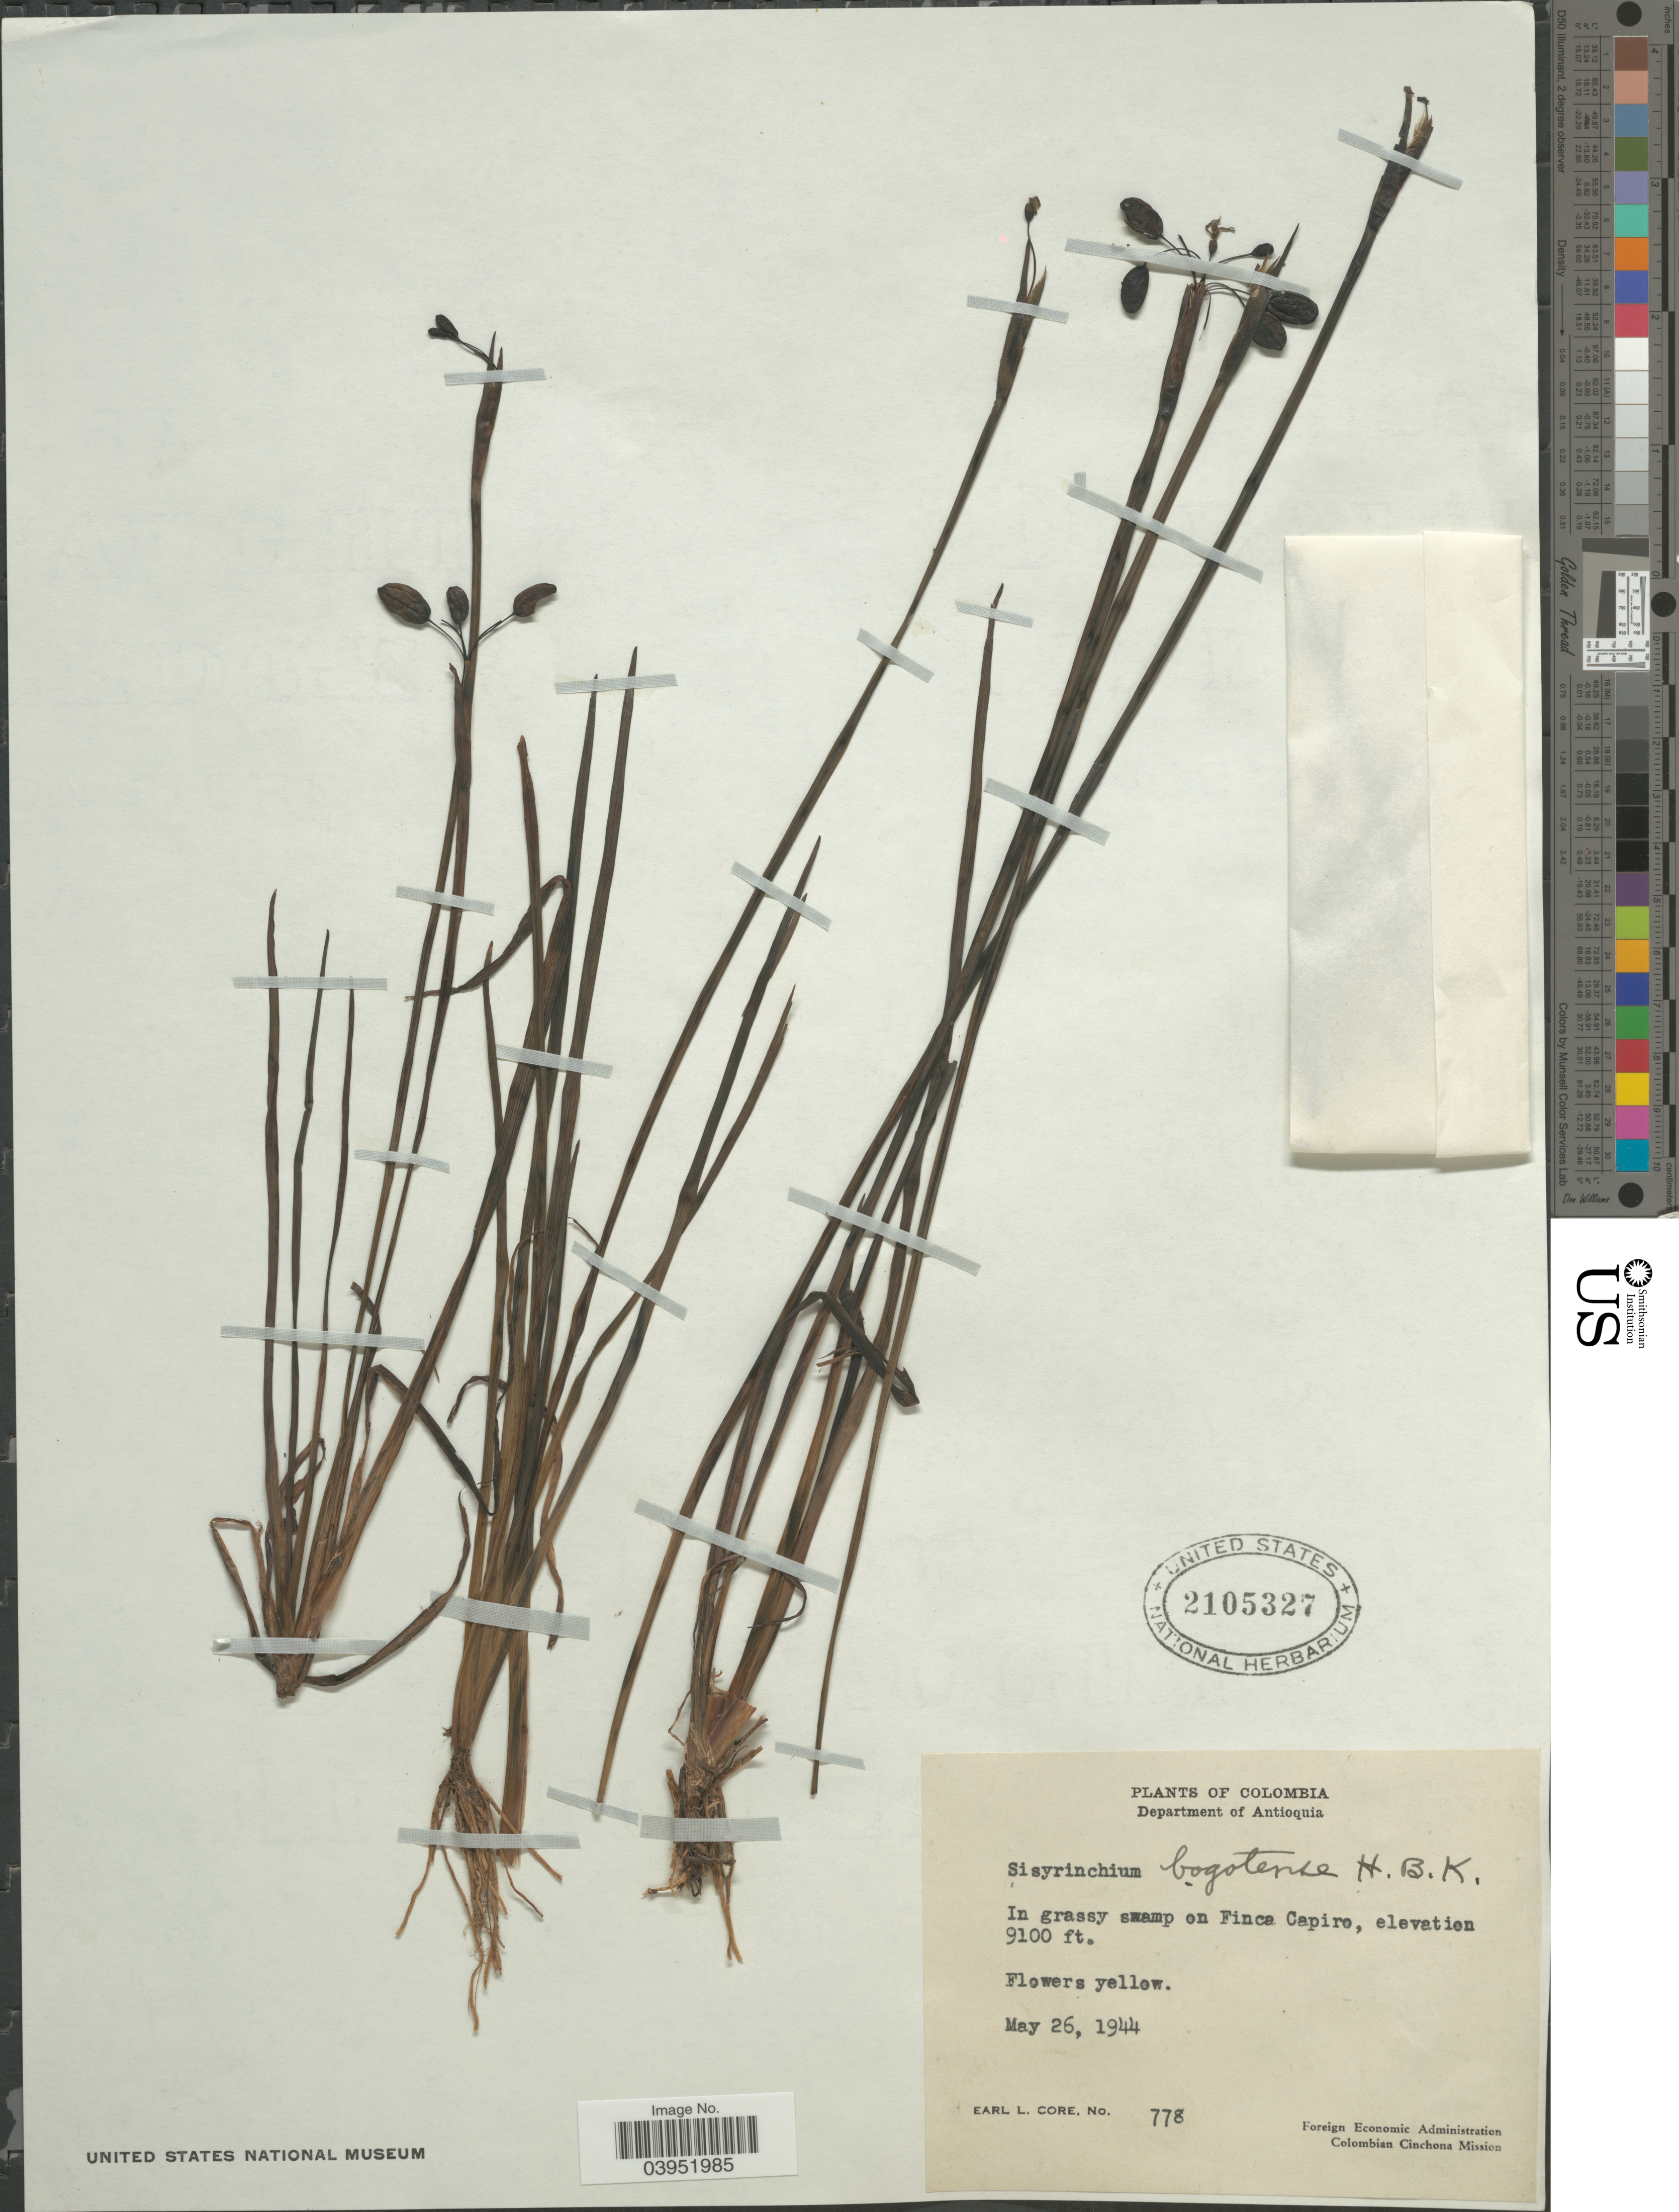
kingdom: Plantae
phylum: Tracheophyta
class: Liliopsida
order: Asparagales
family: Iridaceae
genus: Sisyrinchium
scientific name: Sisyrinchium bogotense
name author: Kunth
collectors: E. L. Core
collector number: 778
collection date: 1944-05-26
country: Colombia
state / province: Antioquia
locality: Department of Antioquia. In grassy swamp on Finca Capiro.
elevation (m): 2774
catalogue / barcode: US 2105327